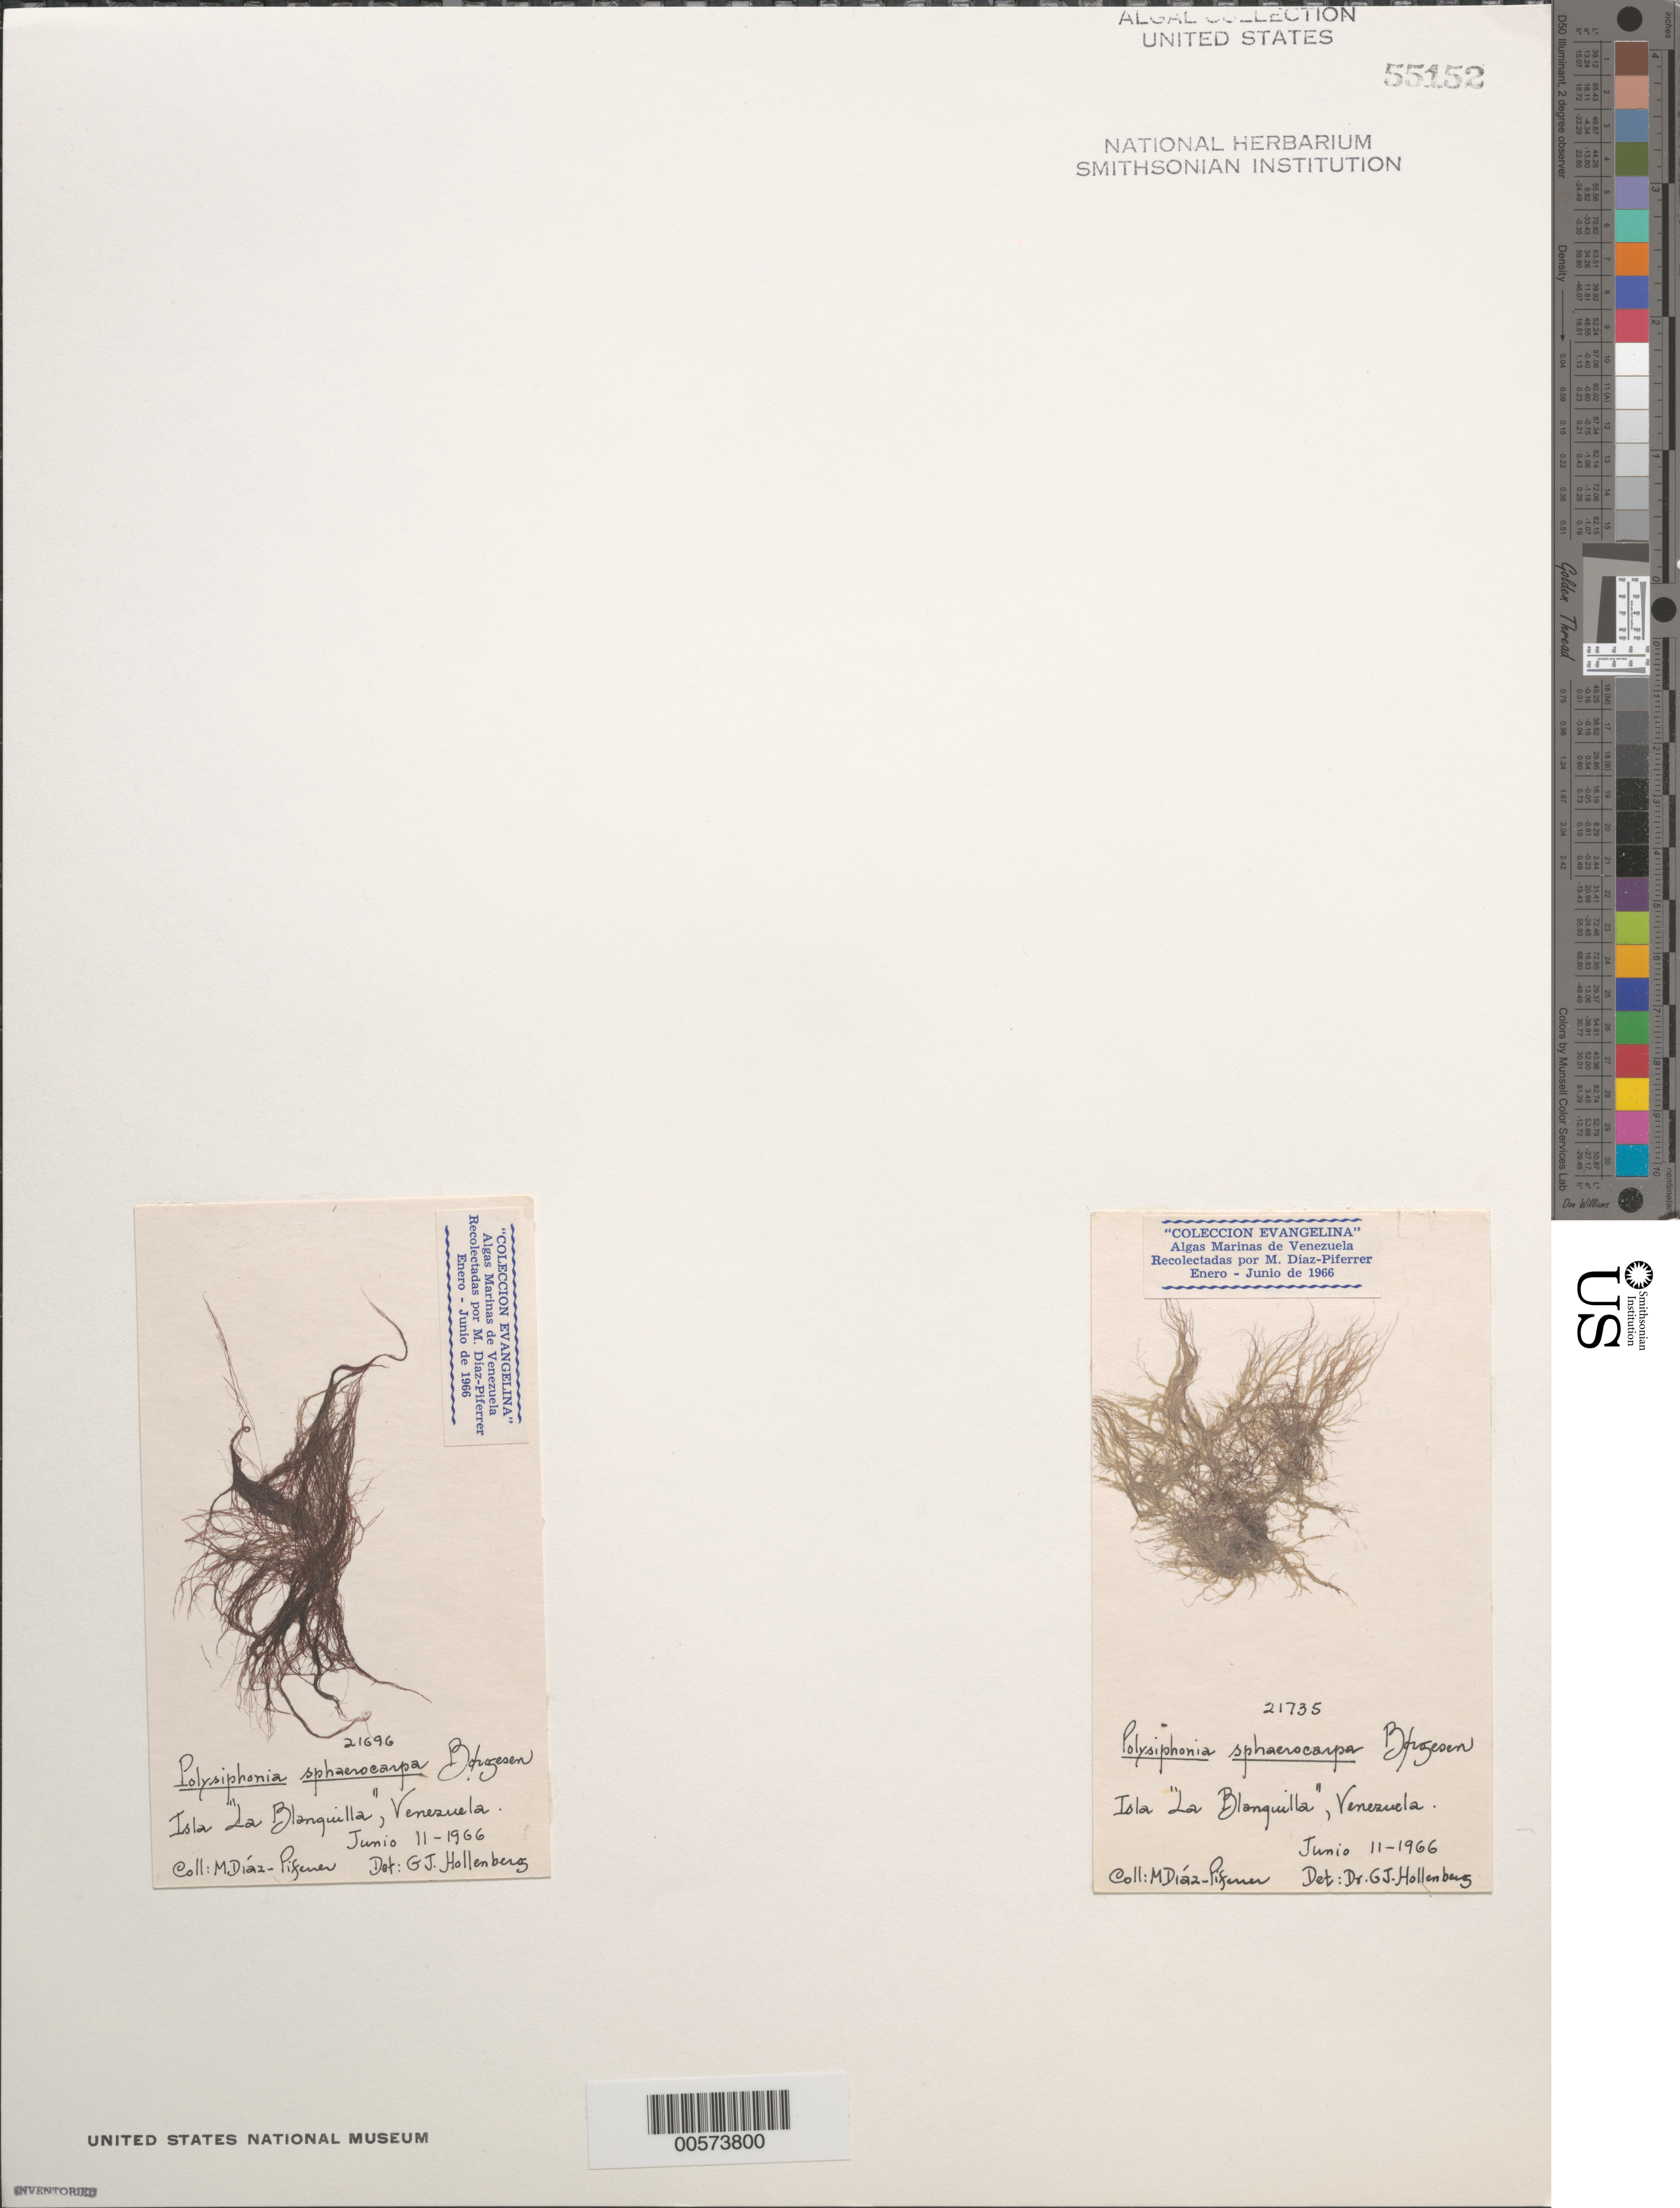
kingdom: Plantae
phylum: Rhodophyta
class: Florideophyceae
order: Ceramiales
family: Rhodomelaceae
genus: Melanothamnus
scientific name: Melanothamnus sphaerocarpus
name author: (Børgesen) Diaz-Tapia et al.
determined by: Algae name updating Project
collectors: M. Diaz-Piferrer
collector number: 21696 & 21735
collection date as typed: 11 Jun 1966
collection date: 1966-06-11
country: Venezuela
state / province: Dependencias Federales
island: Isla La Blanquilla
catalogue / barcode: US 55152